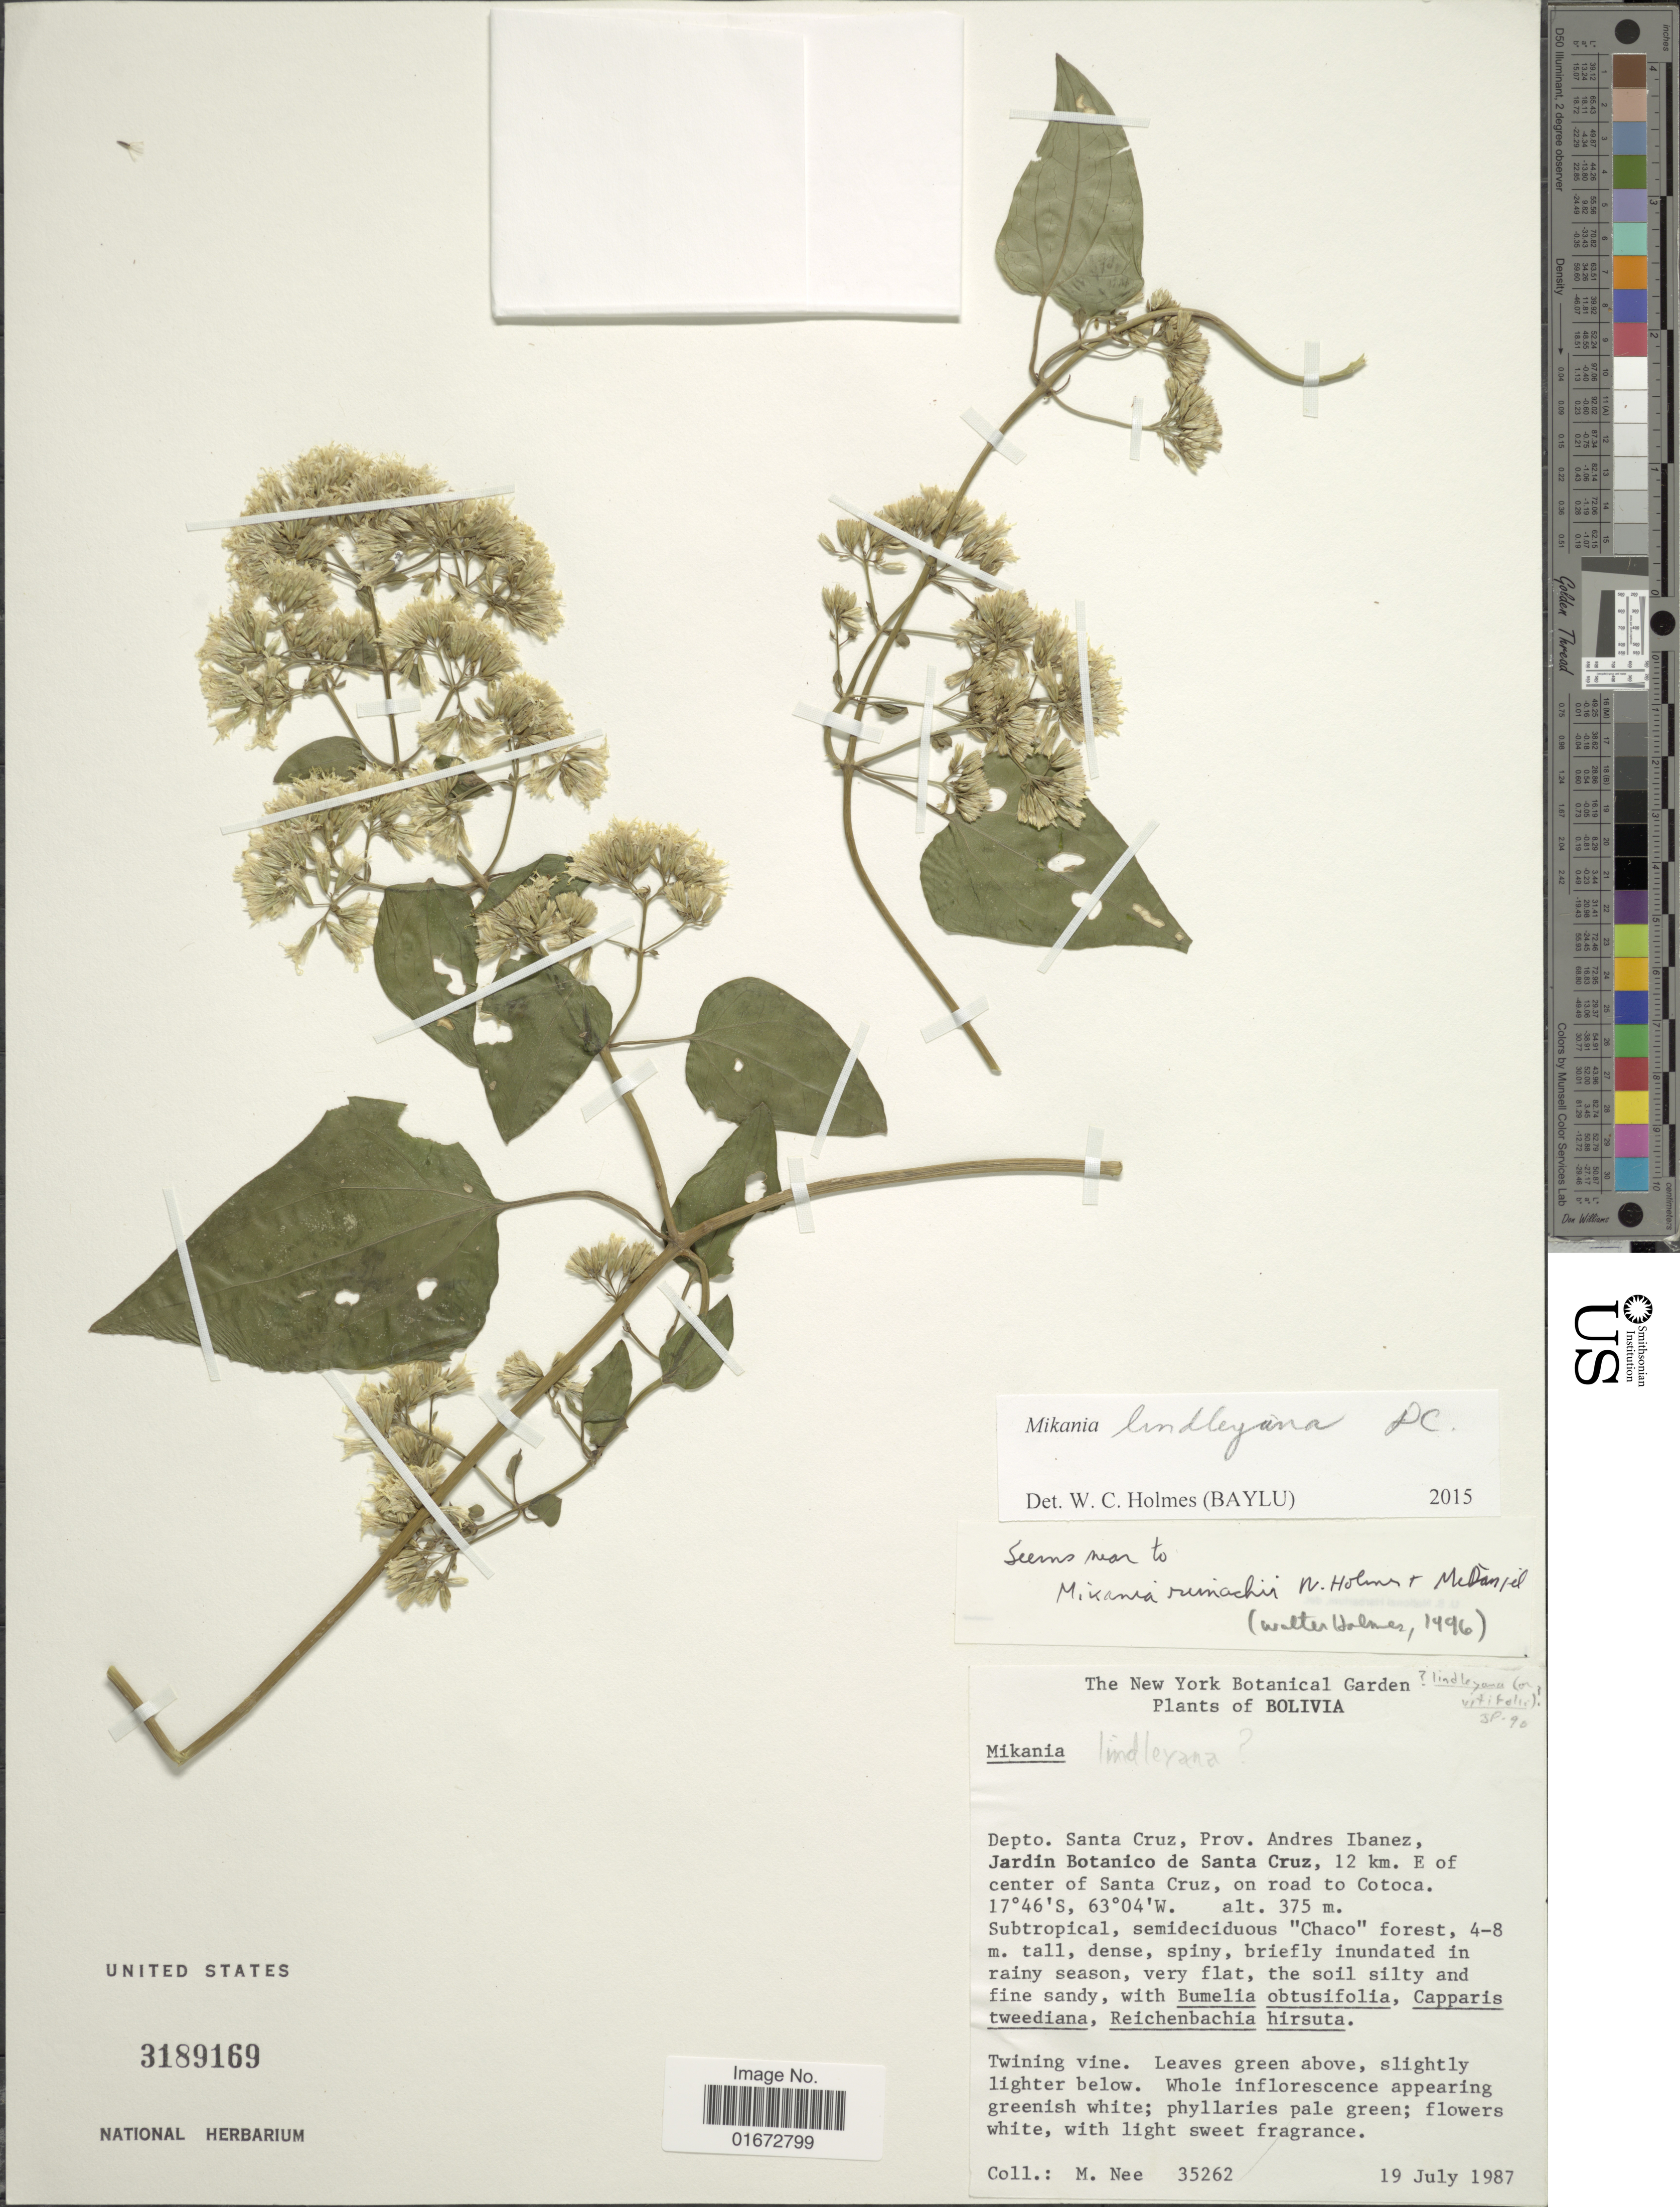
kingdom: Plantae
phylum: Tracheophyta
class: Magnoliopsida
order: Asterales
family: Asteraceae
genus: Mikania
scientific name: Mikania lindleyana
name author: DC.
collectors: M. Nee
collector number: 35262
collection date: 1987-07-19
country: Bolivia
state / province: Santa Cruz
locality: Depto. Santa Cruz, Prov. Andres Ibanez, Jardin Botanico de Santa Cruz, 12 km.E of center of Santa Cruz, on road to Cotoca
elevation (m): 375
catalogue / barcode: US 3189169